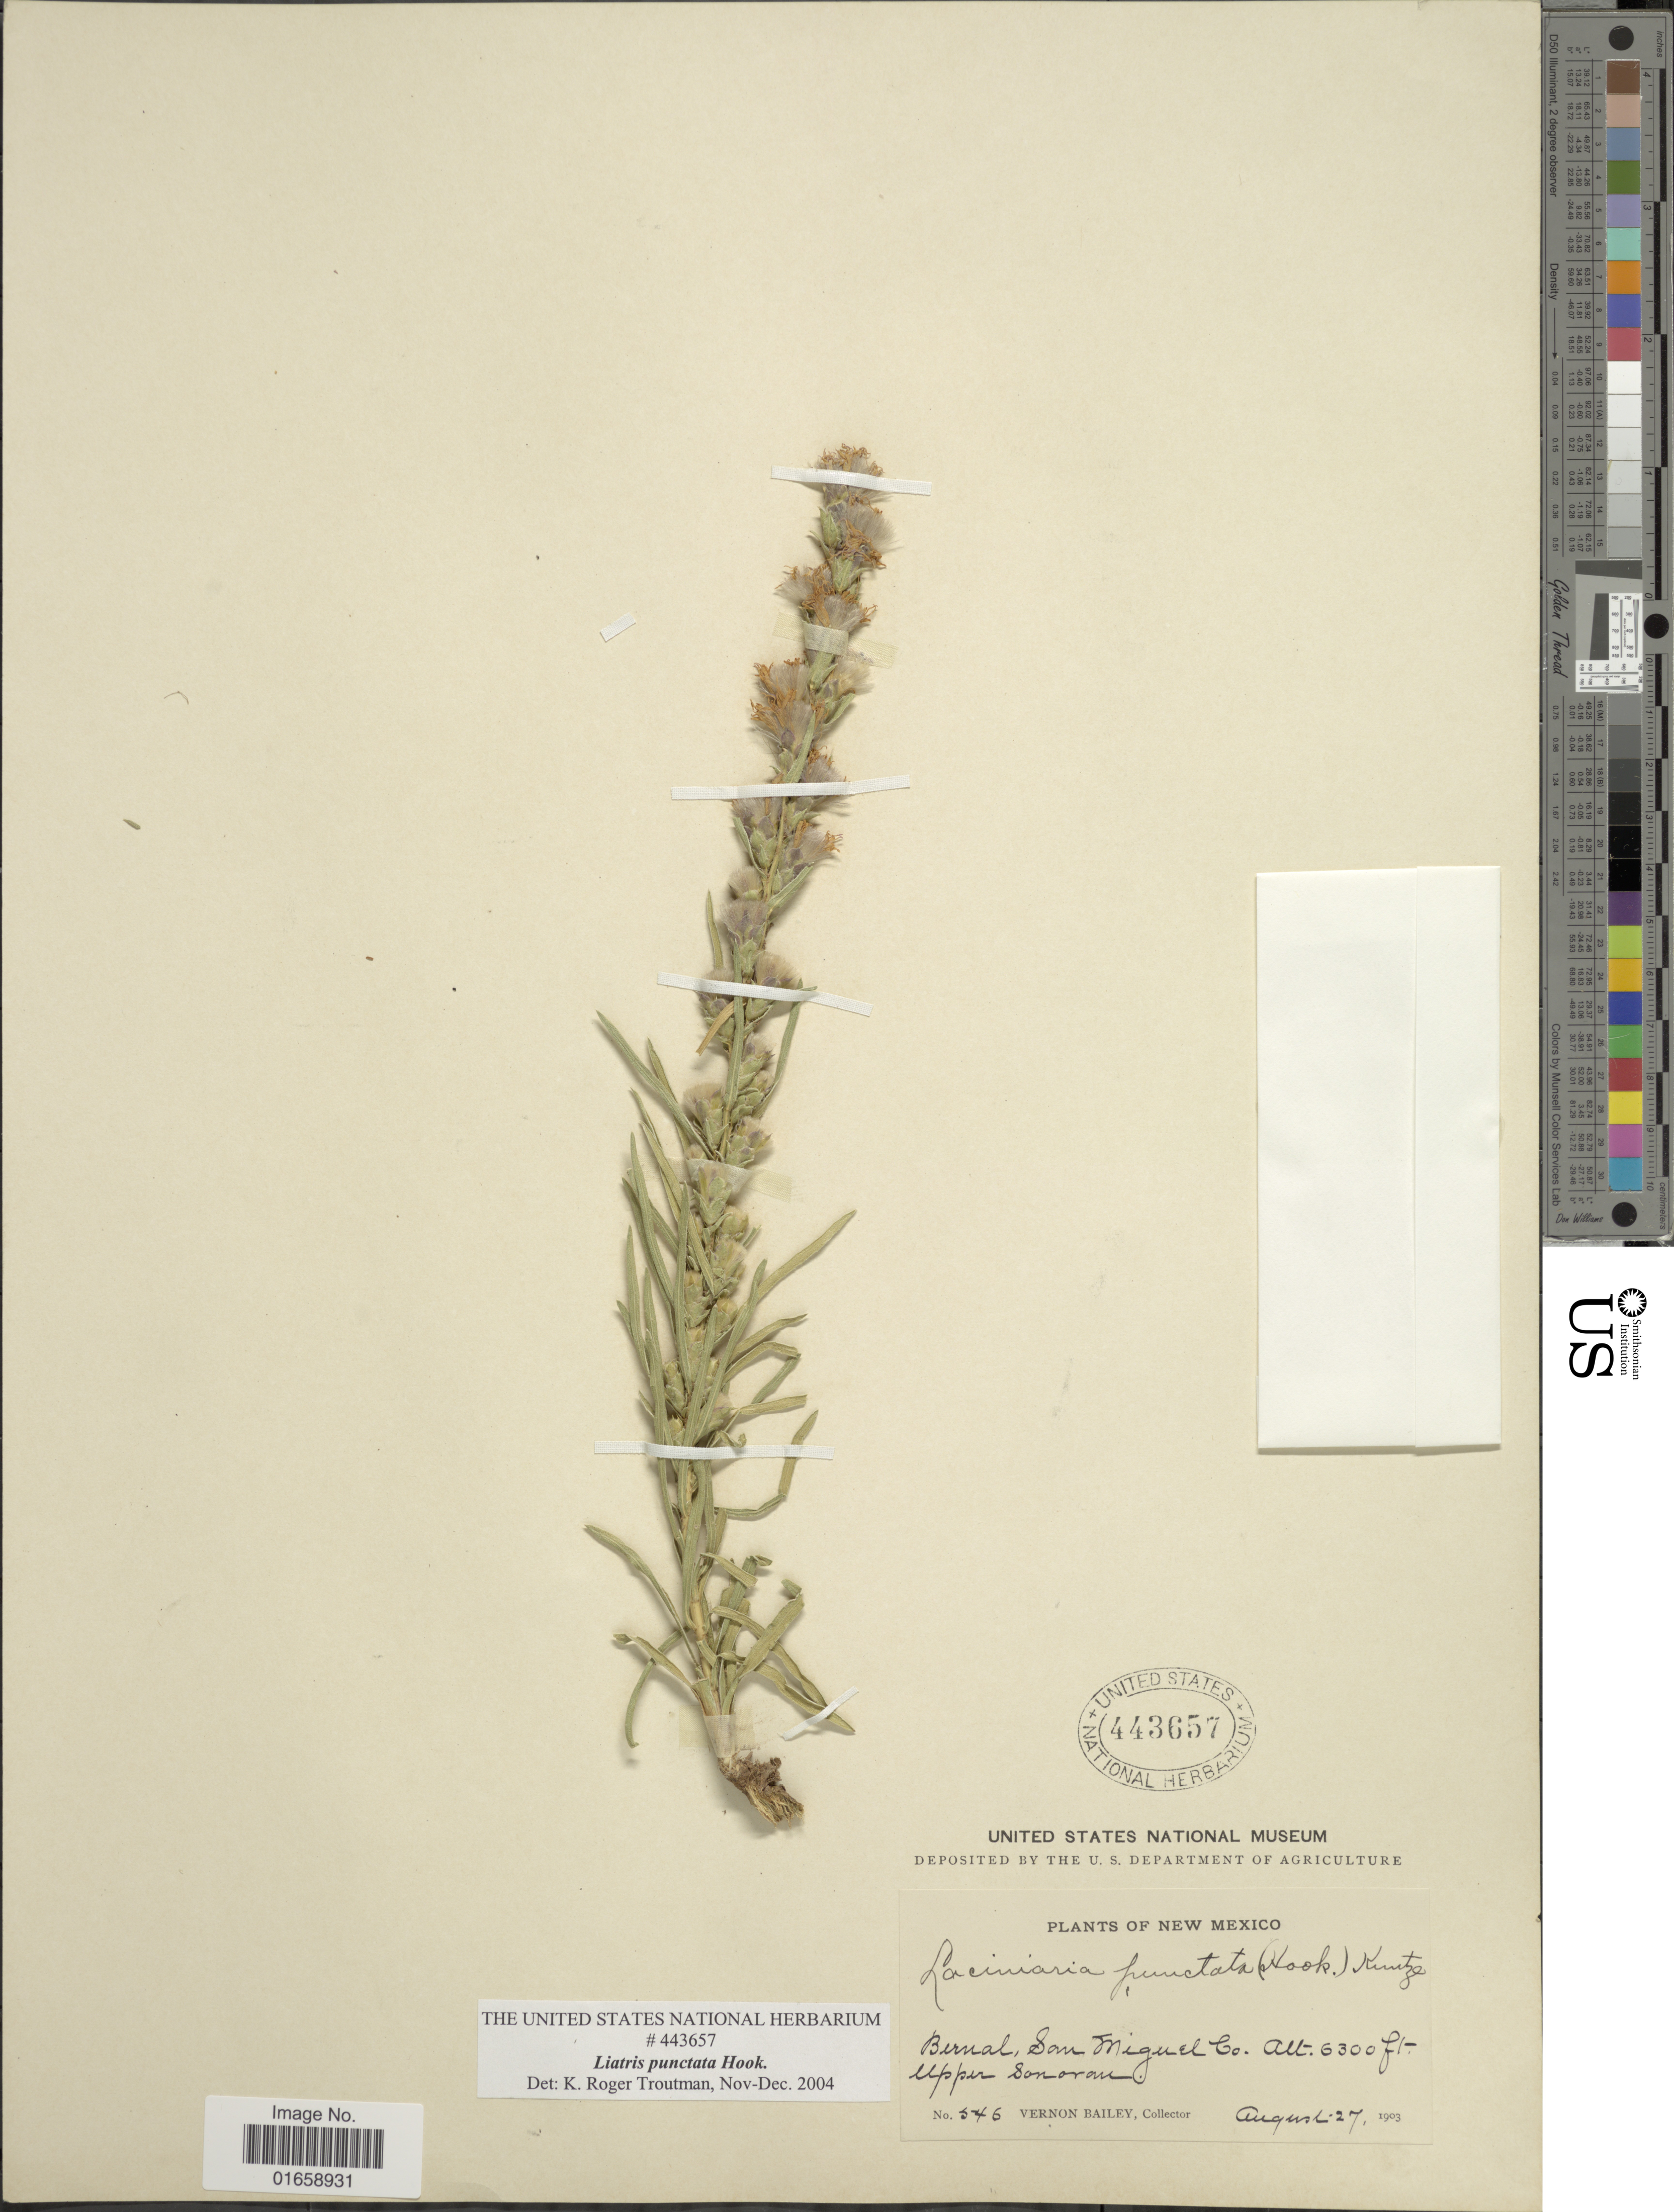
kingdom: Plantae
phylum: Tracheophyta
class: Magnoliopsida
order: Asterales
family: Asteraceae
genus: Liatris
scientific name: Liatris punctata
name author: Hook.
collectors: V. O. Bailey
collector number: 546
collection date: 1903-08-27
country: United States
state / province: New Mexico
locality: Bernal, San Miguel Co., Upper Sonora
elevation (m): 1920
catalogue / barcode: US 443657